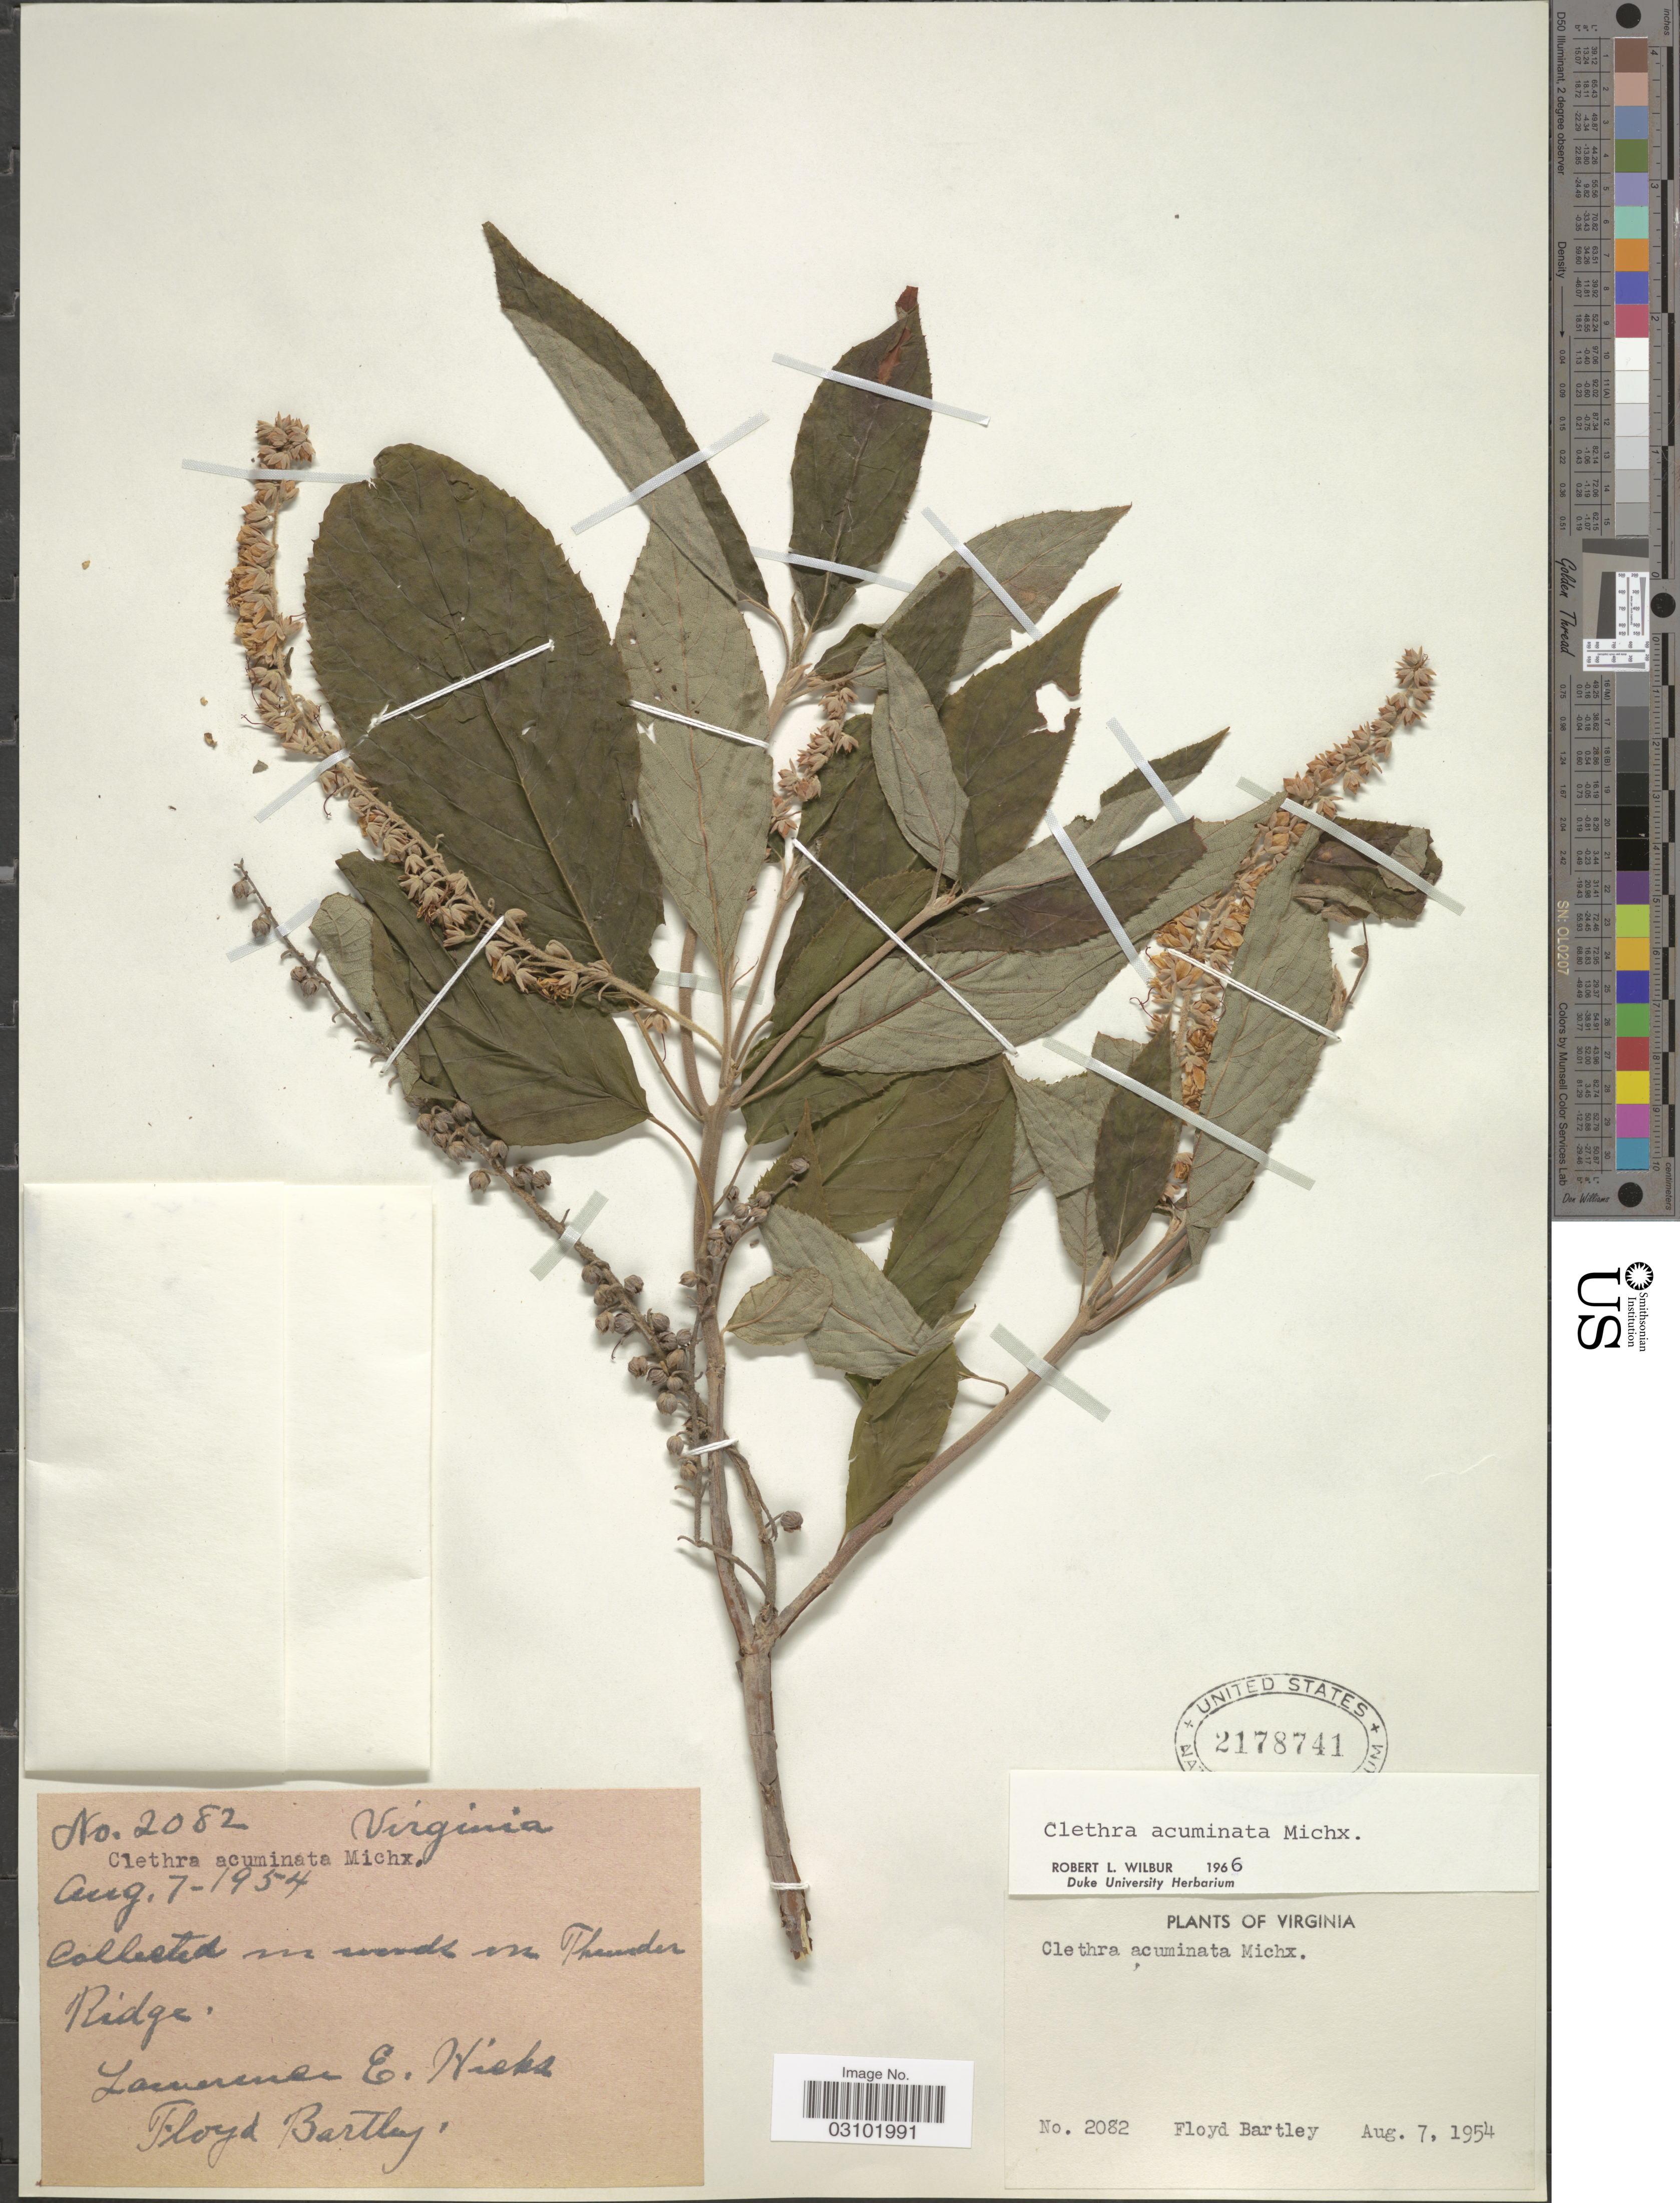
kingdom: Plantae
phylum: Tracheophyta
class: Magnoliopsida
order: Ericales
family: Clethraceae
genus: Clethra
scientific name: Clethra acuminata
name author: Michx.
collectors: L. E. Hicks & F. Bartley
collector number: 2082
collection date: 1954-08-07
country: United States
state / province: Virginia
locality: In woods on Thunder Ridge.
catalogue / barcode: US 2178741